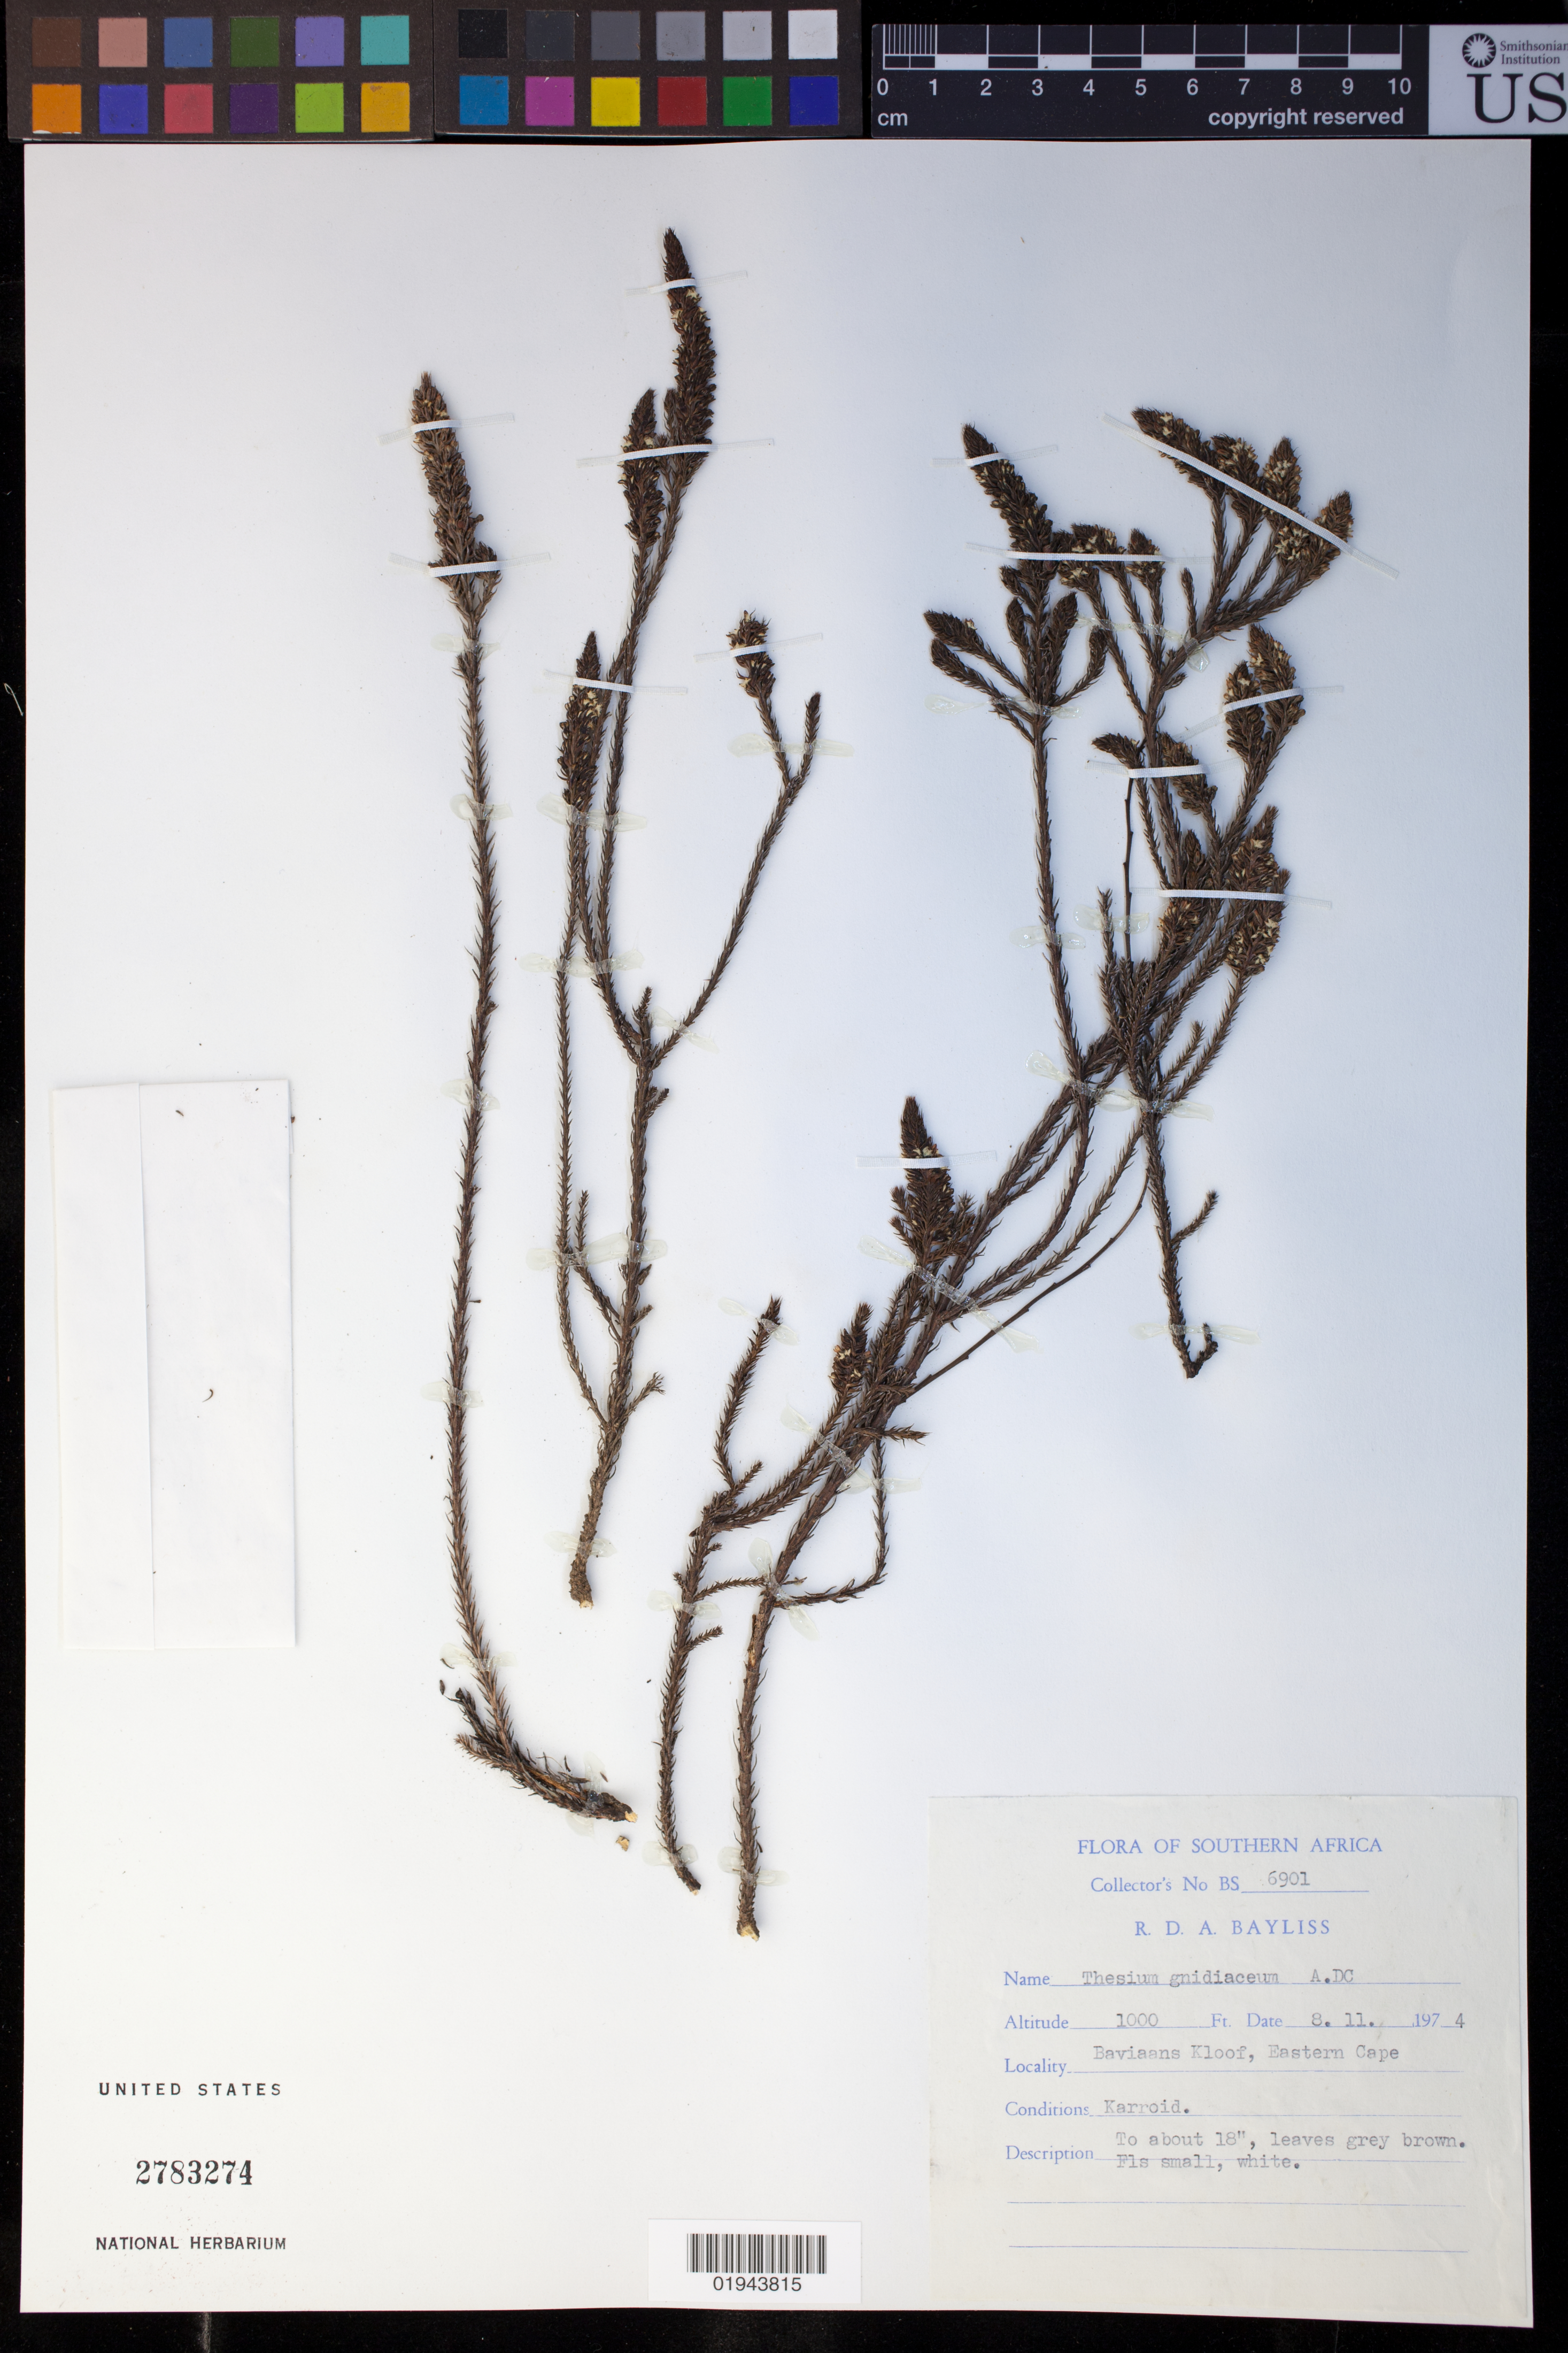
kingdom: Plantae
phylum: Tracheophyta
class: Magnoliopsida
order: Santalales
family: Thesiaceae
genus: Thesium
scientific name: Thesium gnidiaceum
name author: A. DC.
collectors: R. Bayliss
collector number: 6901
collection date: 1974-11-08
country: South Africa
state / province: Eastern Cape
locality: Baviaans Kloof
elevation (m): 305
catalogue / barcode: US 2783274